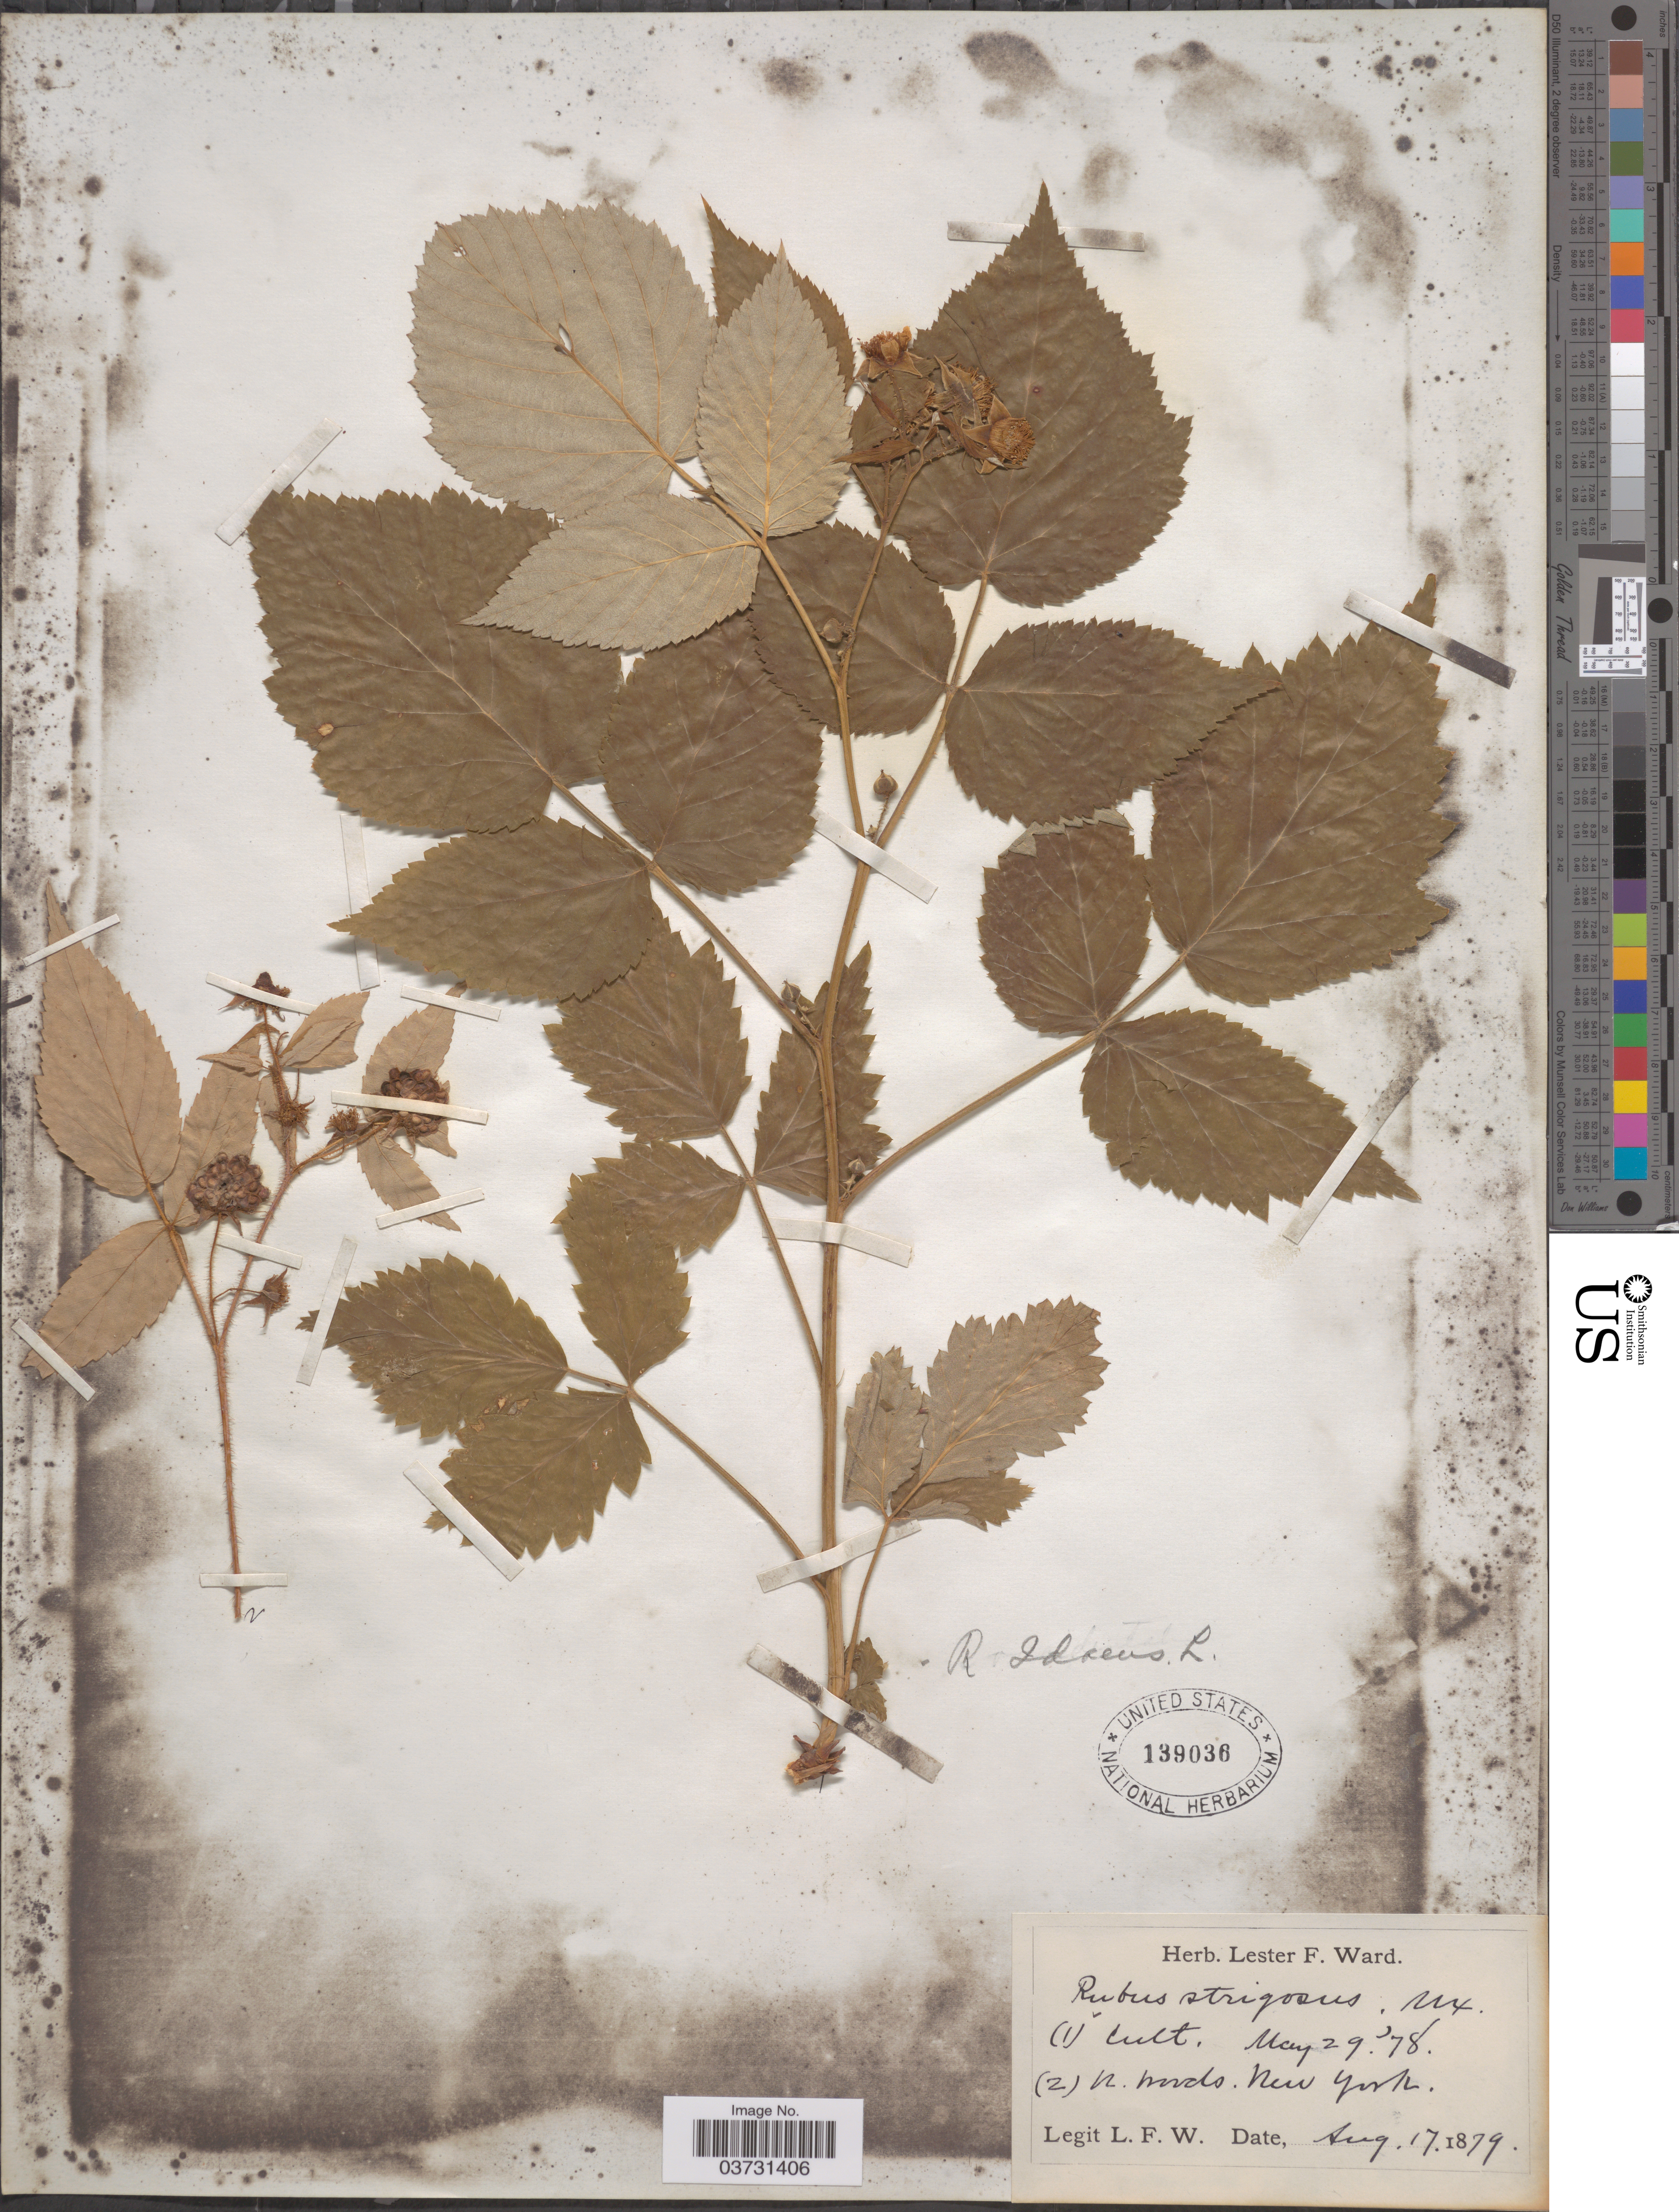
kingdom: Plantae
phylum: Tracheophyta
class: Magnoliopsida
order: Rosales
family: Rosaceae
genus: Rubus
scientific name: Rubus strigosus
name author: Michx.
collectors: L. F. Ward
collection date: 1879-08-17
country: United States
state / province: New York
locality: N. woods.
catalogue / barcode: US 139036